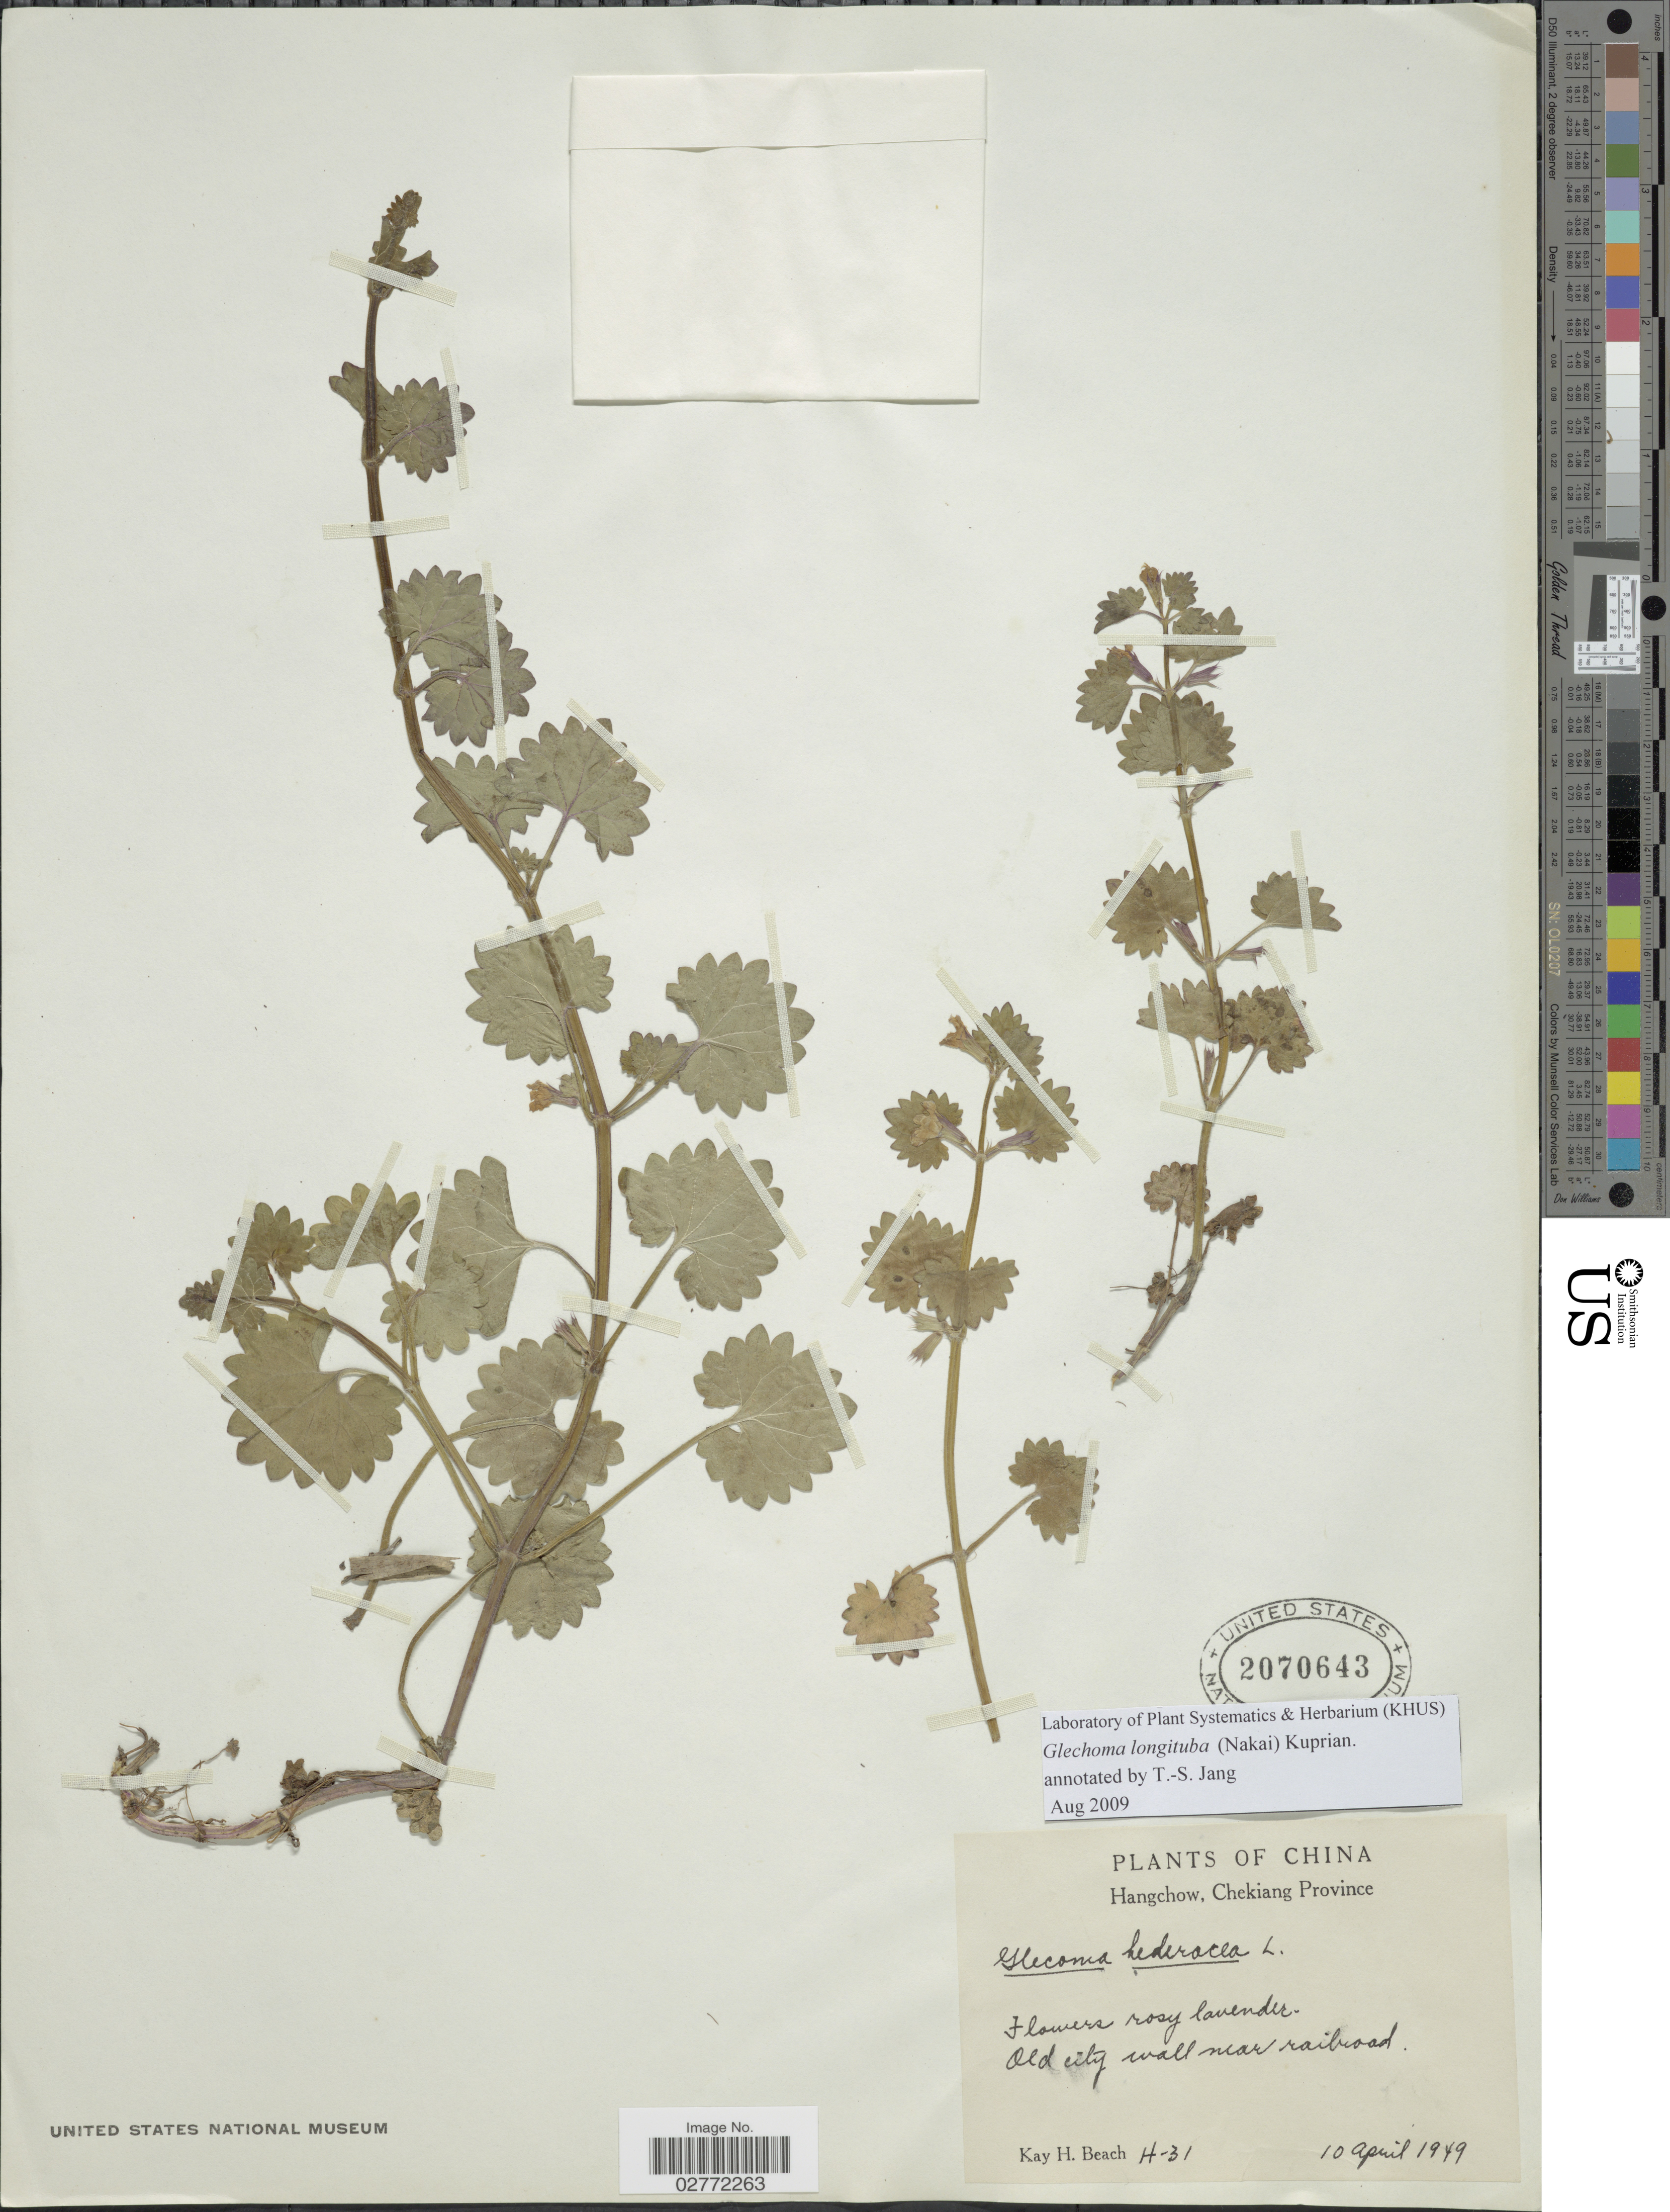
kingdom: Plantae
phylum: Tracheophyta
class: Magnoliopsida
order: Lamiales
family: Lamiaceae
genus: Glechoma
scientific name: Glechoma longituba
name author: (Nakai) Kuprian.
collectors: K. H. Beach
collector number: H-31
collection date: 1949-04-10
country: China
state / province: Zhejiang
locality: Hangchow, Chekiang Province. Old city wall near railroad.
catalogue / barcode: US 2070643